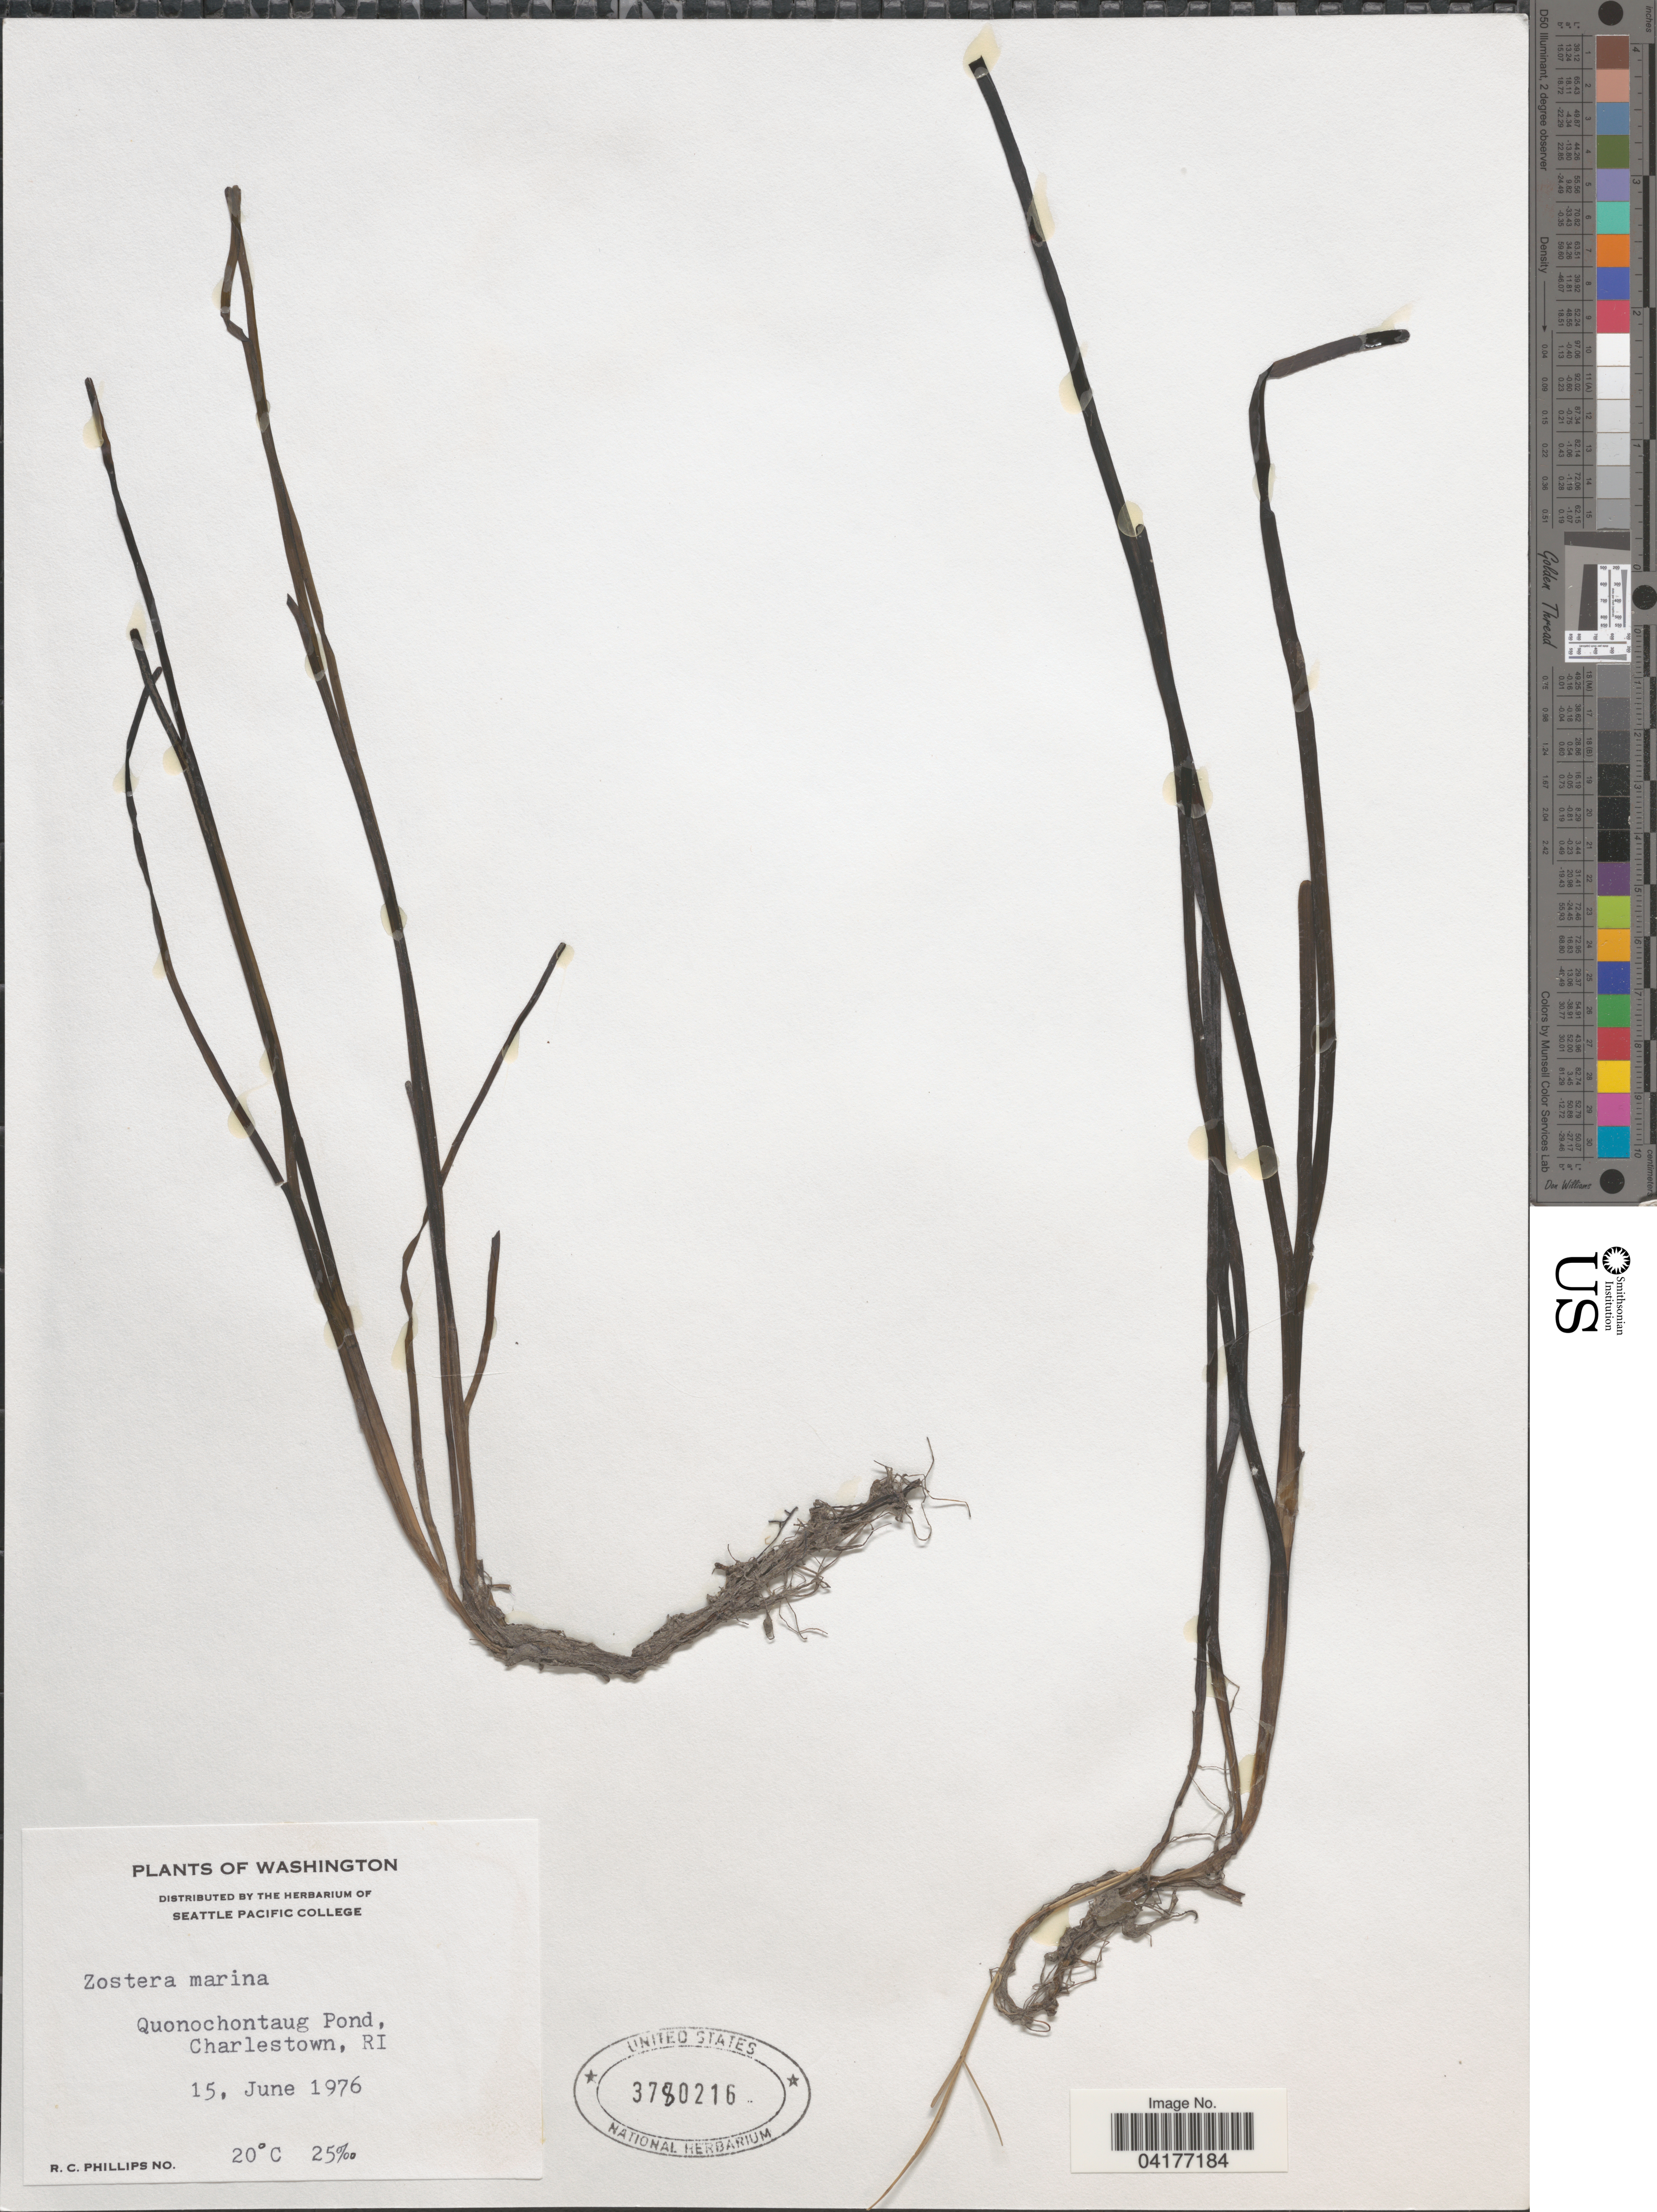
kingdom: Plantae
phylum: Tracheophyta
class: Liliopsida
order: Alismatales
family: Zosteraceae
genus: Zostera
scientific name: Zostera marina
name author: L.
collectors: R. C. Phillips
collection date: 1976-06-15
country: United States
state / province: Rhode Island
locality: Quonochontaug Pond, Charlestown.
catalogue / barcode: US 3780216